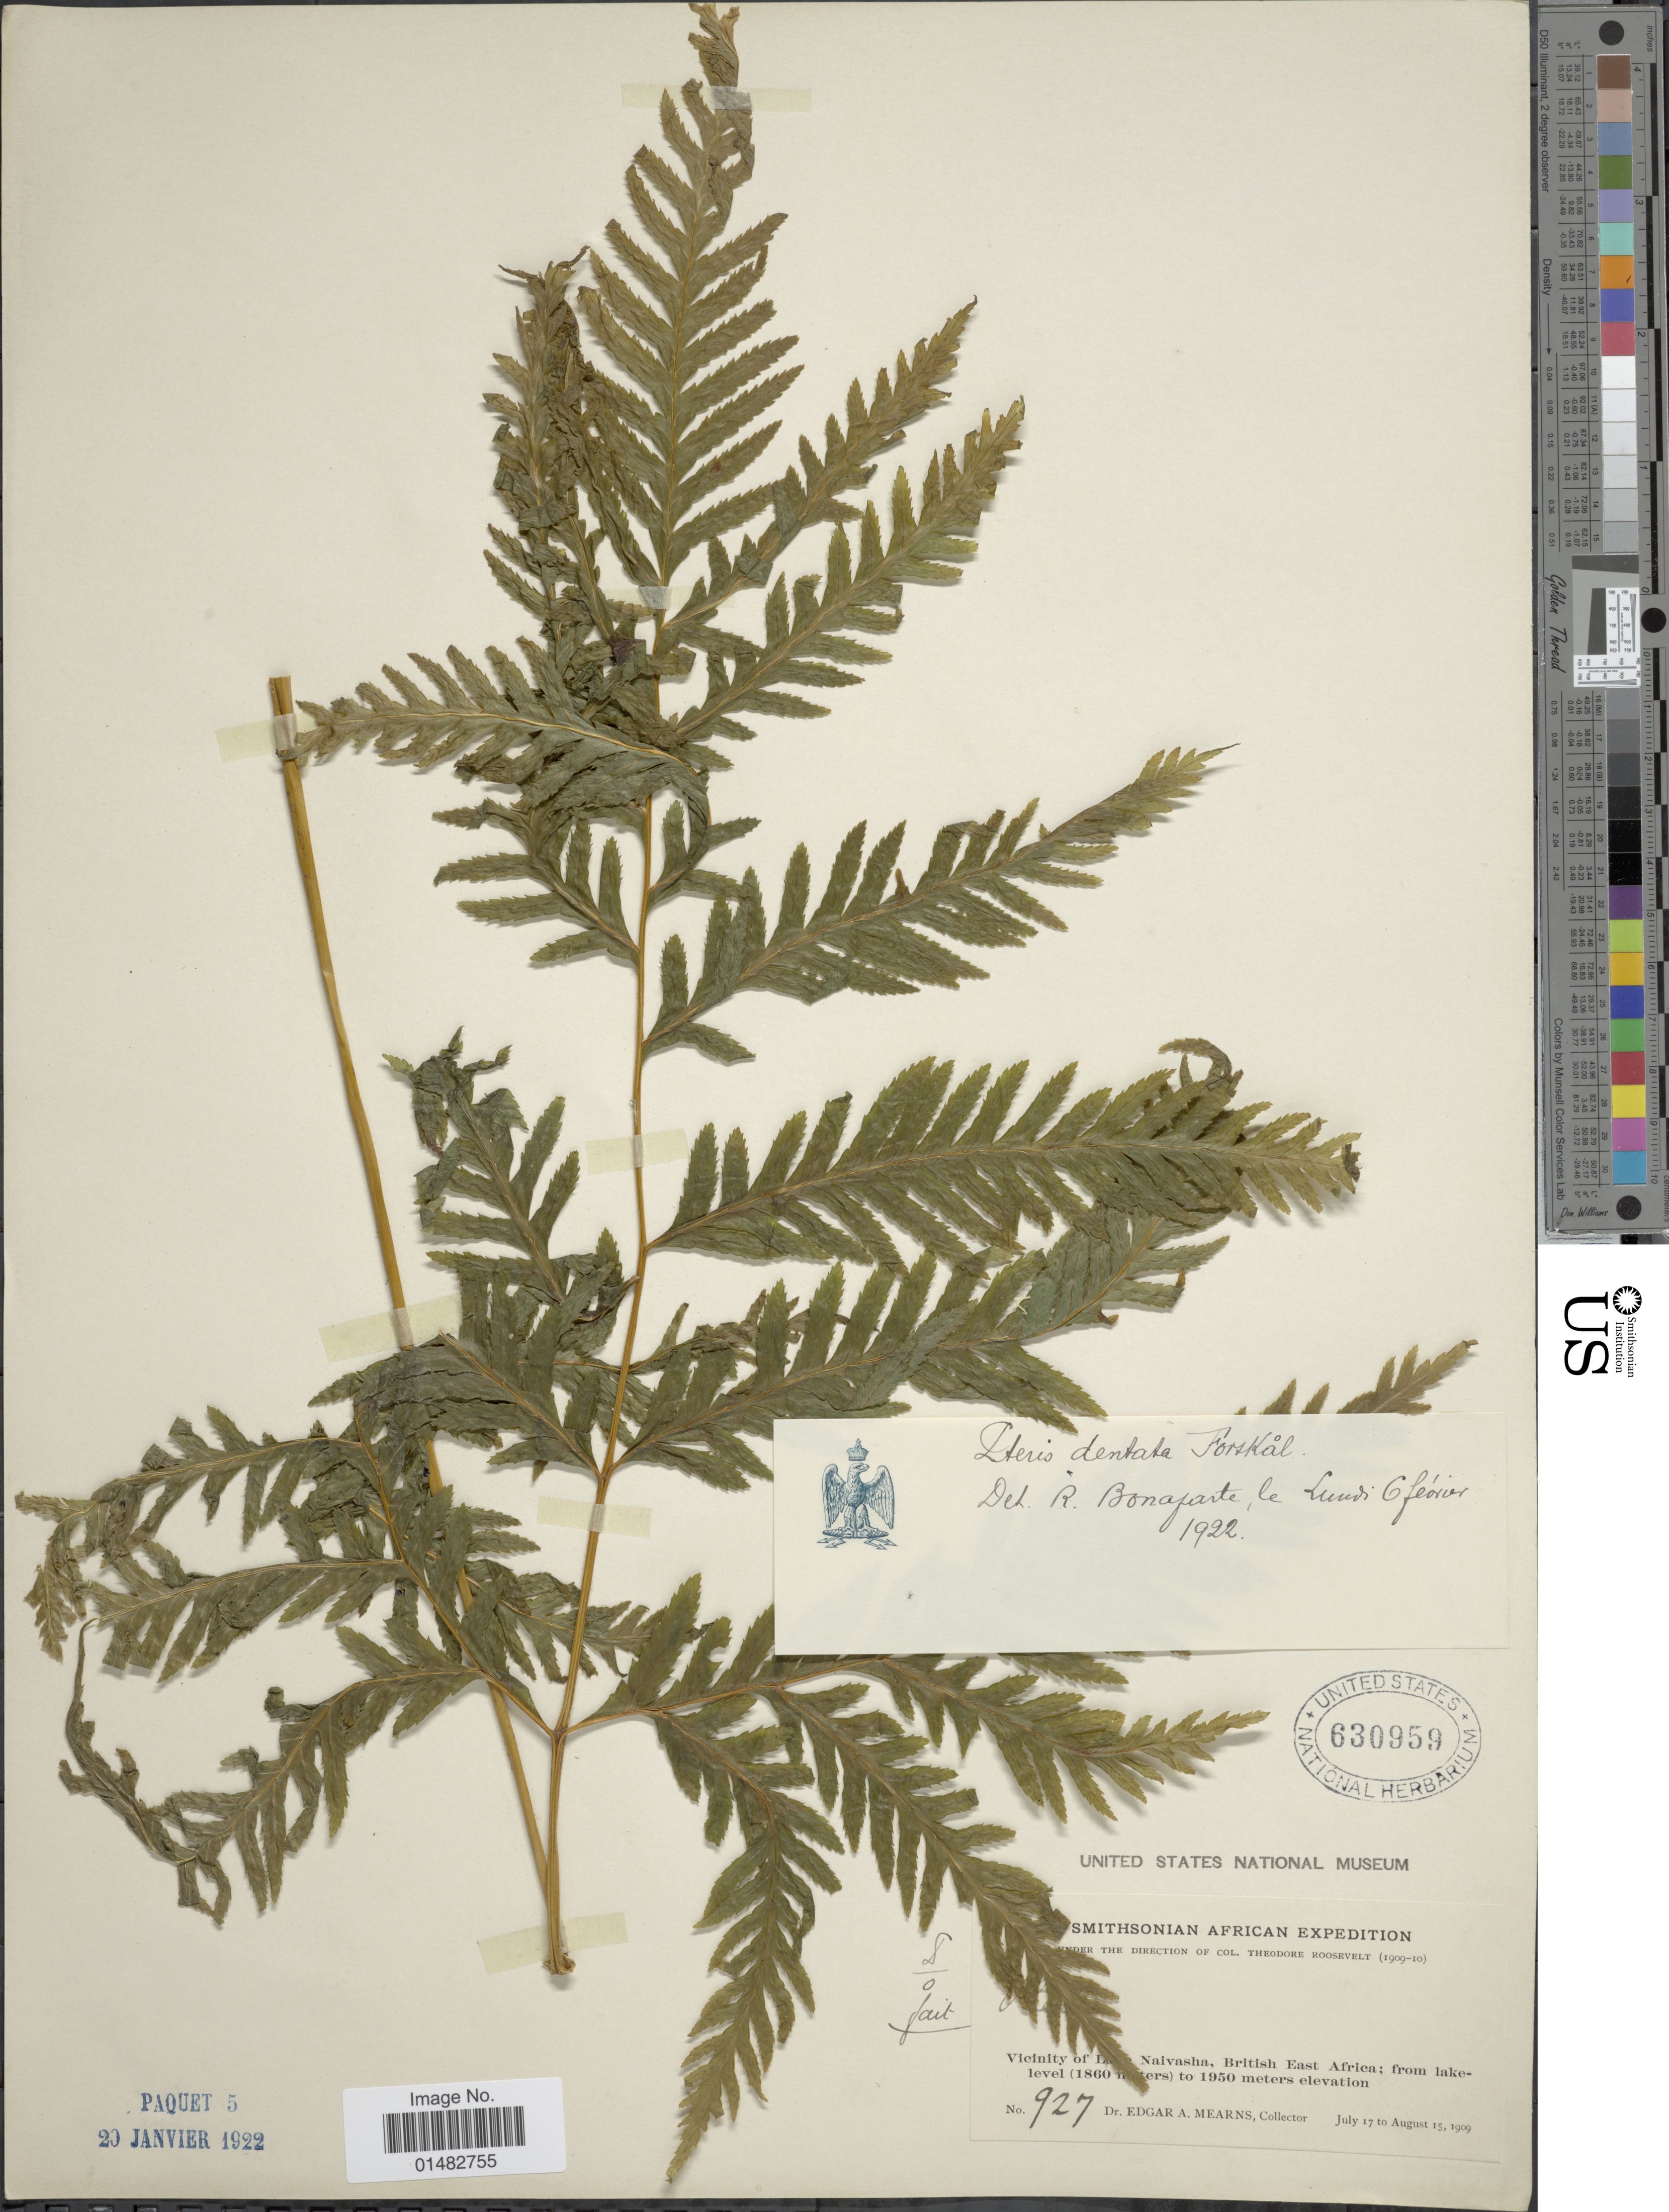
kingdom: Plantae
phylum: Tracheophyta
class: Polypodiopsida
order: Polypodiales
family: Pteridaceae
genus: Pteris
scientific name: Pteris dentata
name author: Forssk.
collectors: E. A. Mearns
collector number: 927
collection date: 1909-07-17/1909-08-15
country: Kenya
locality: Vicinity of La, Naivasha, British East Africa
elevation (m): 1860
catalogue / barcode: US 630959